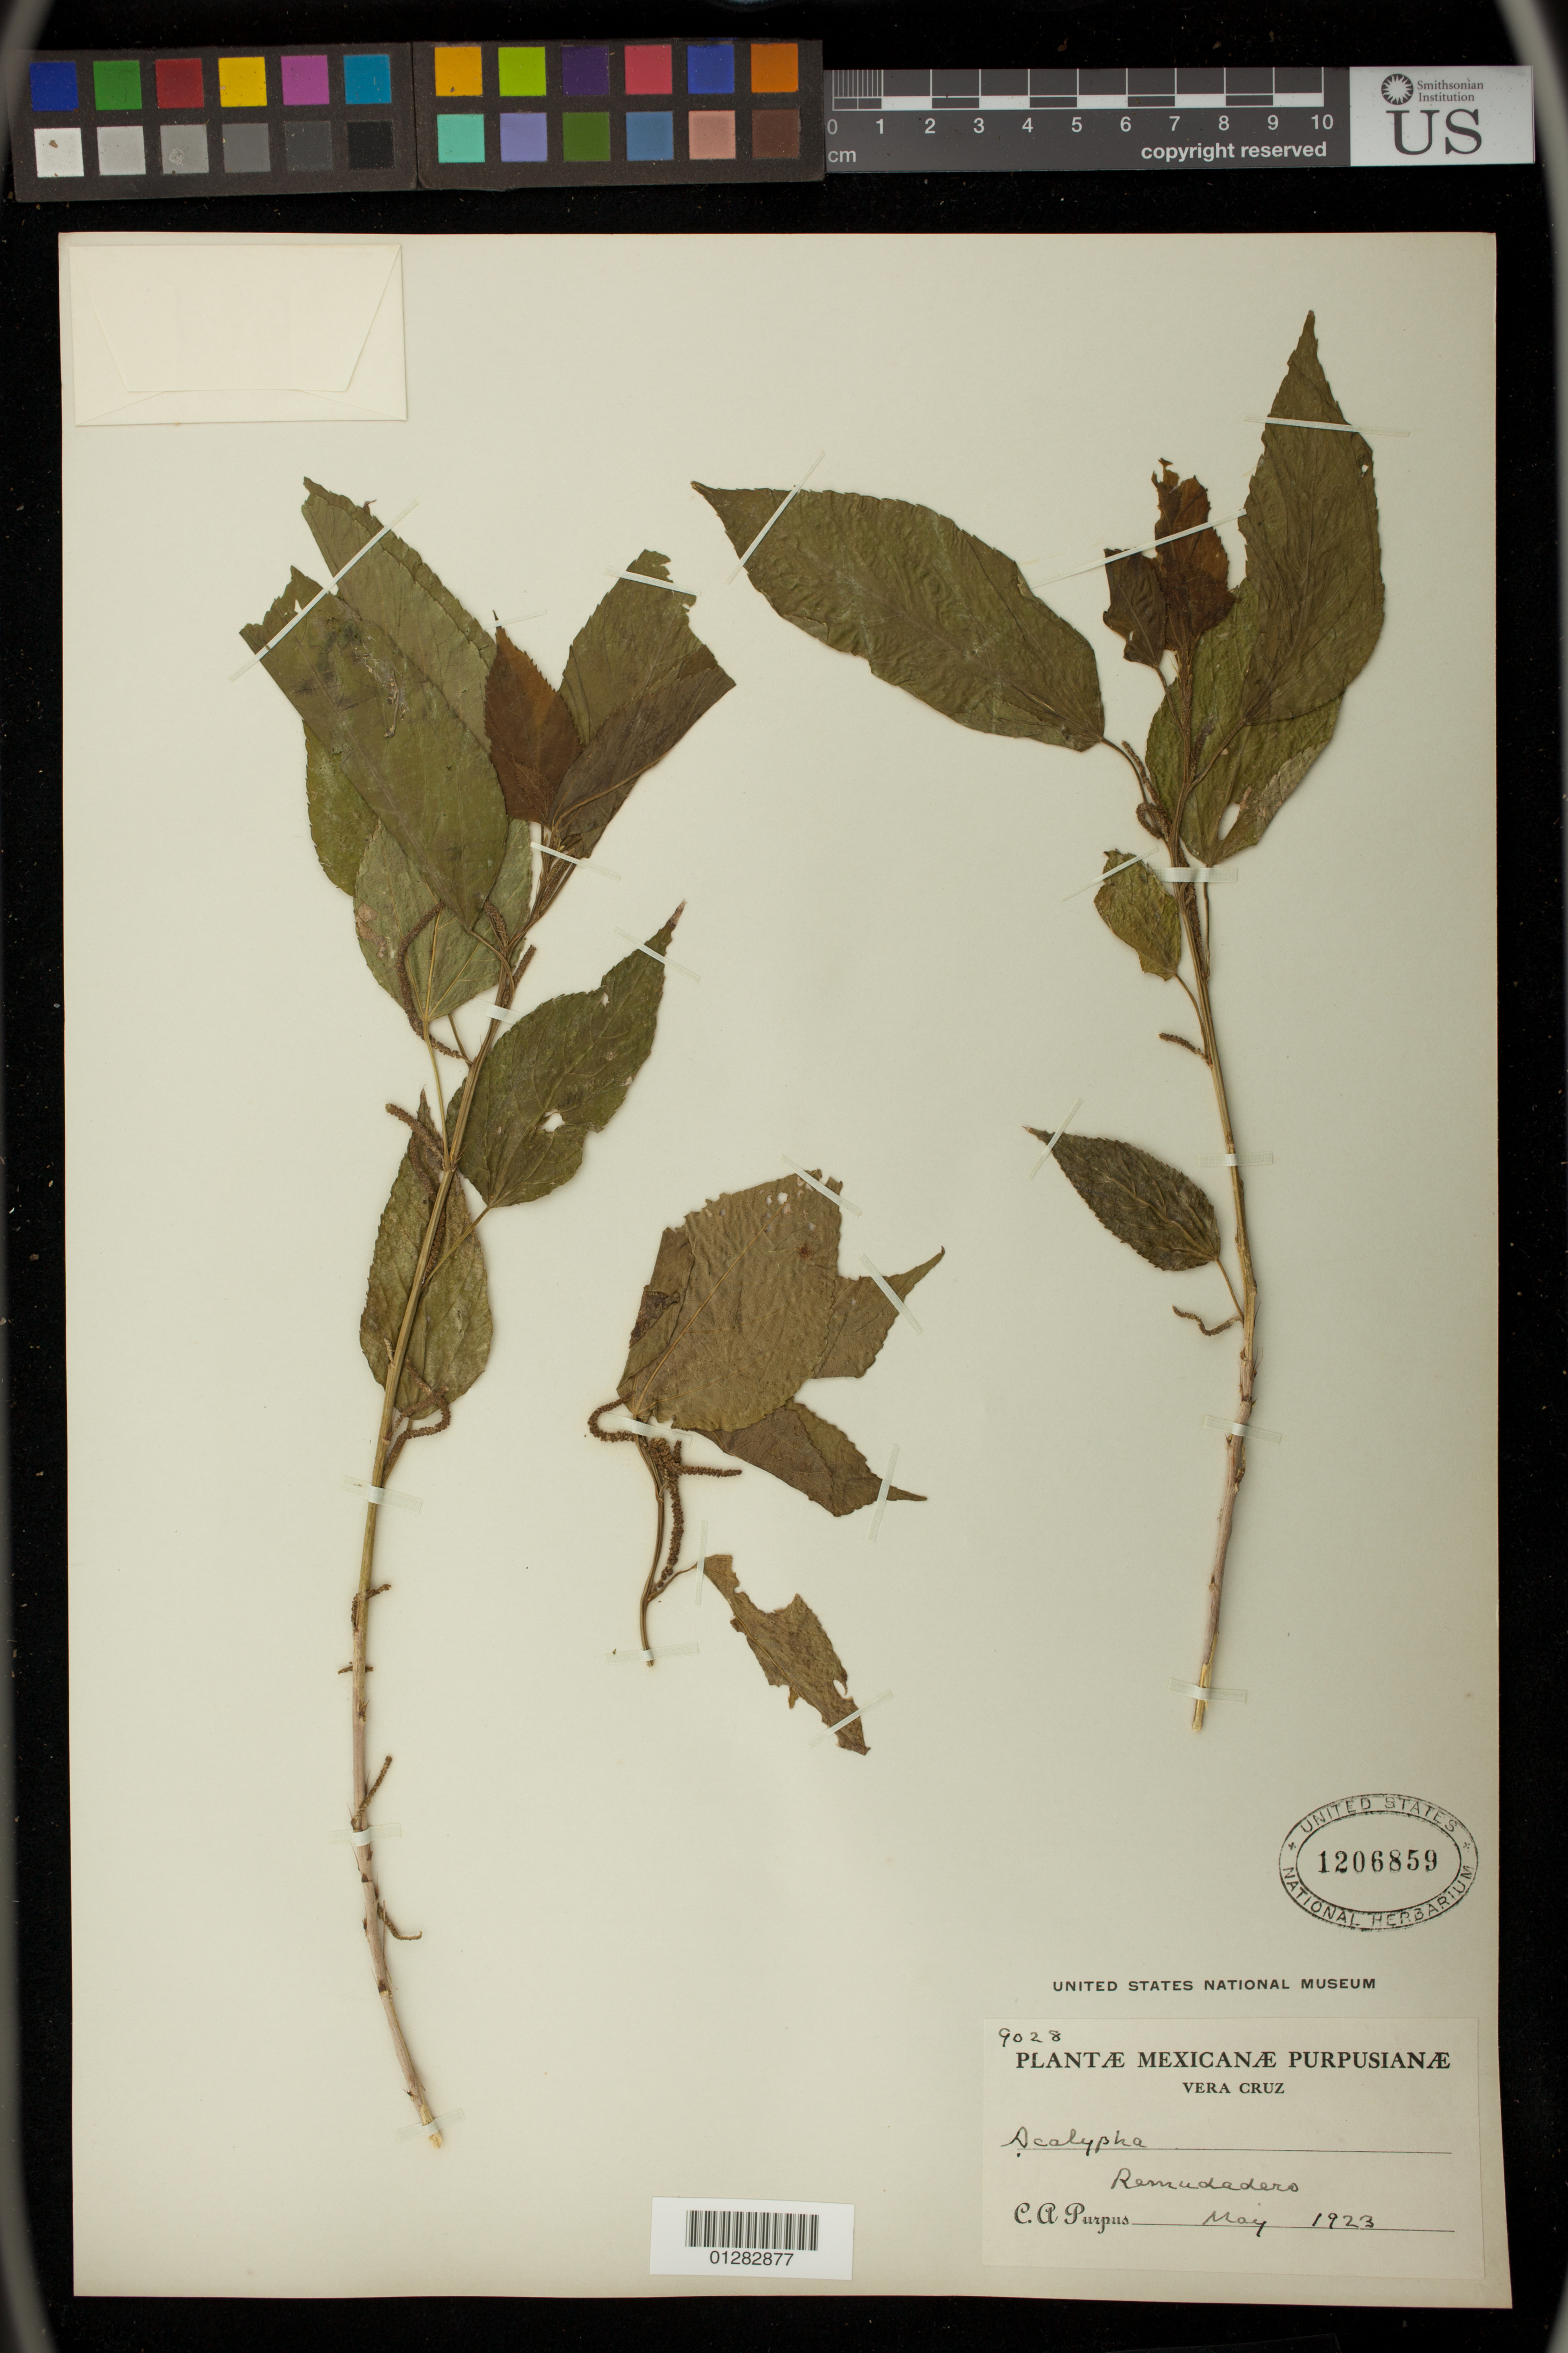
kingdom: Plantae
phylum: Tracheophyta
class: Magnoliopsida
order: Malpighiales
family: Euphorbiaceae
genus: Acalypha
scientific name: Acalypha sp.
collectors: C. A. Purpus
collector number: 9028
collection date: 1923-05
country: Mexico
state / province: Durango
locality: Remudadero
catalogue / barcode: US 1206859